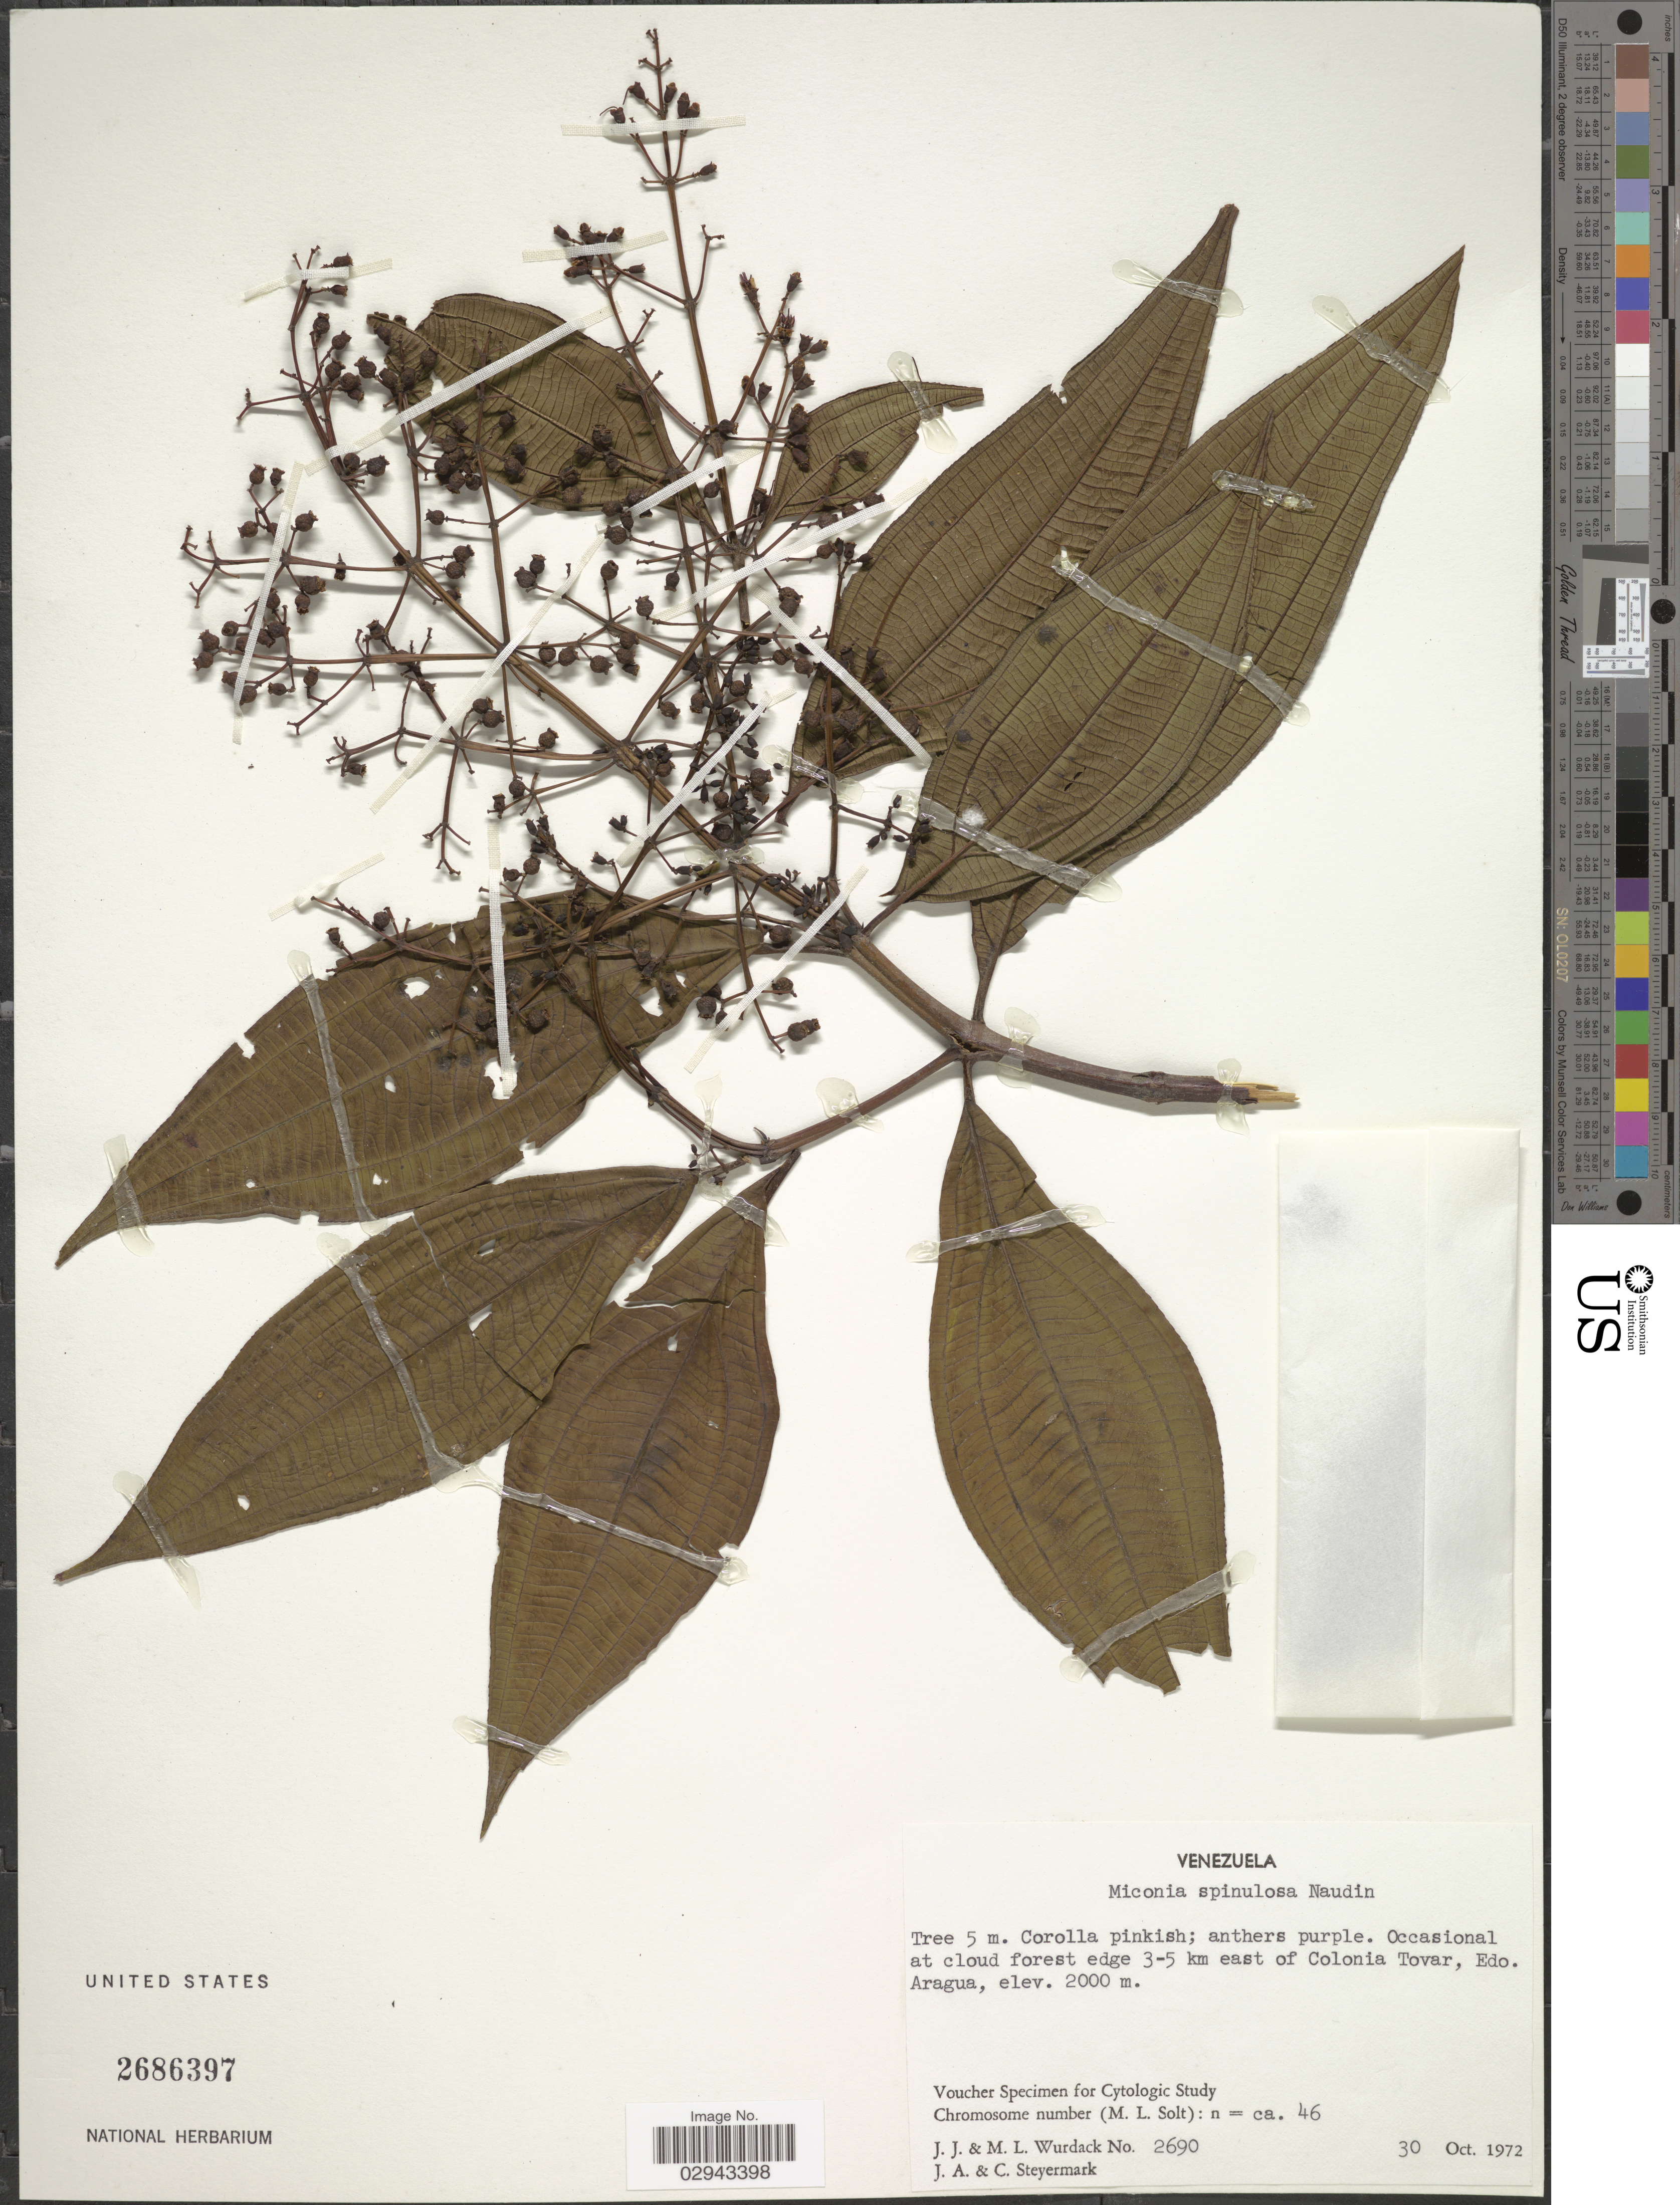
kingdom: Plantae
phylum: Tracheophyta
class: Magnoliopsida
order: Myrtales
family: Melastomataceae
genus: Miconia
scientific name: Miconia spinulosa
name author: Naudin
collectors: J. J. Wurdack, M. L. Wurdack, J. Steyermark & C. Steyermark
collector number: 2690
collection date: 1972-10-30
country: Venezuela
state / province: Aragua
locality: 3-5 km east of Colonia Tovar.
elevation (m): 2000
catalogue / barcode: US 2686397